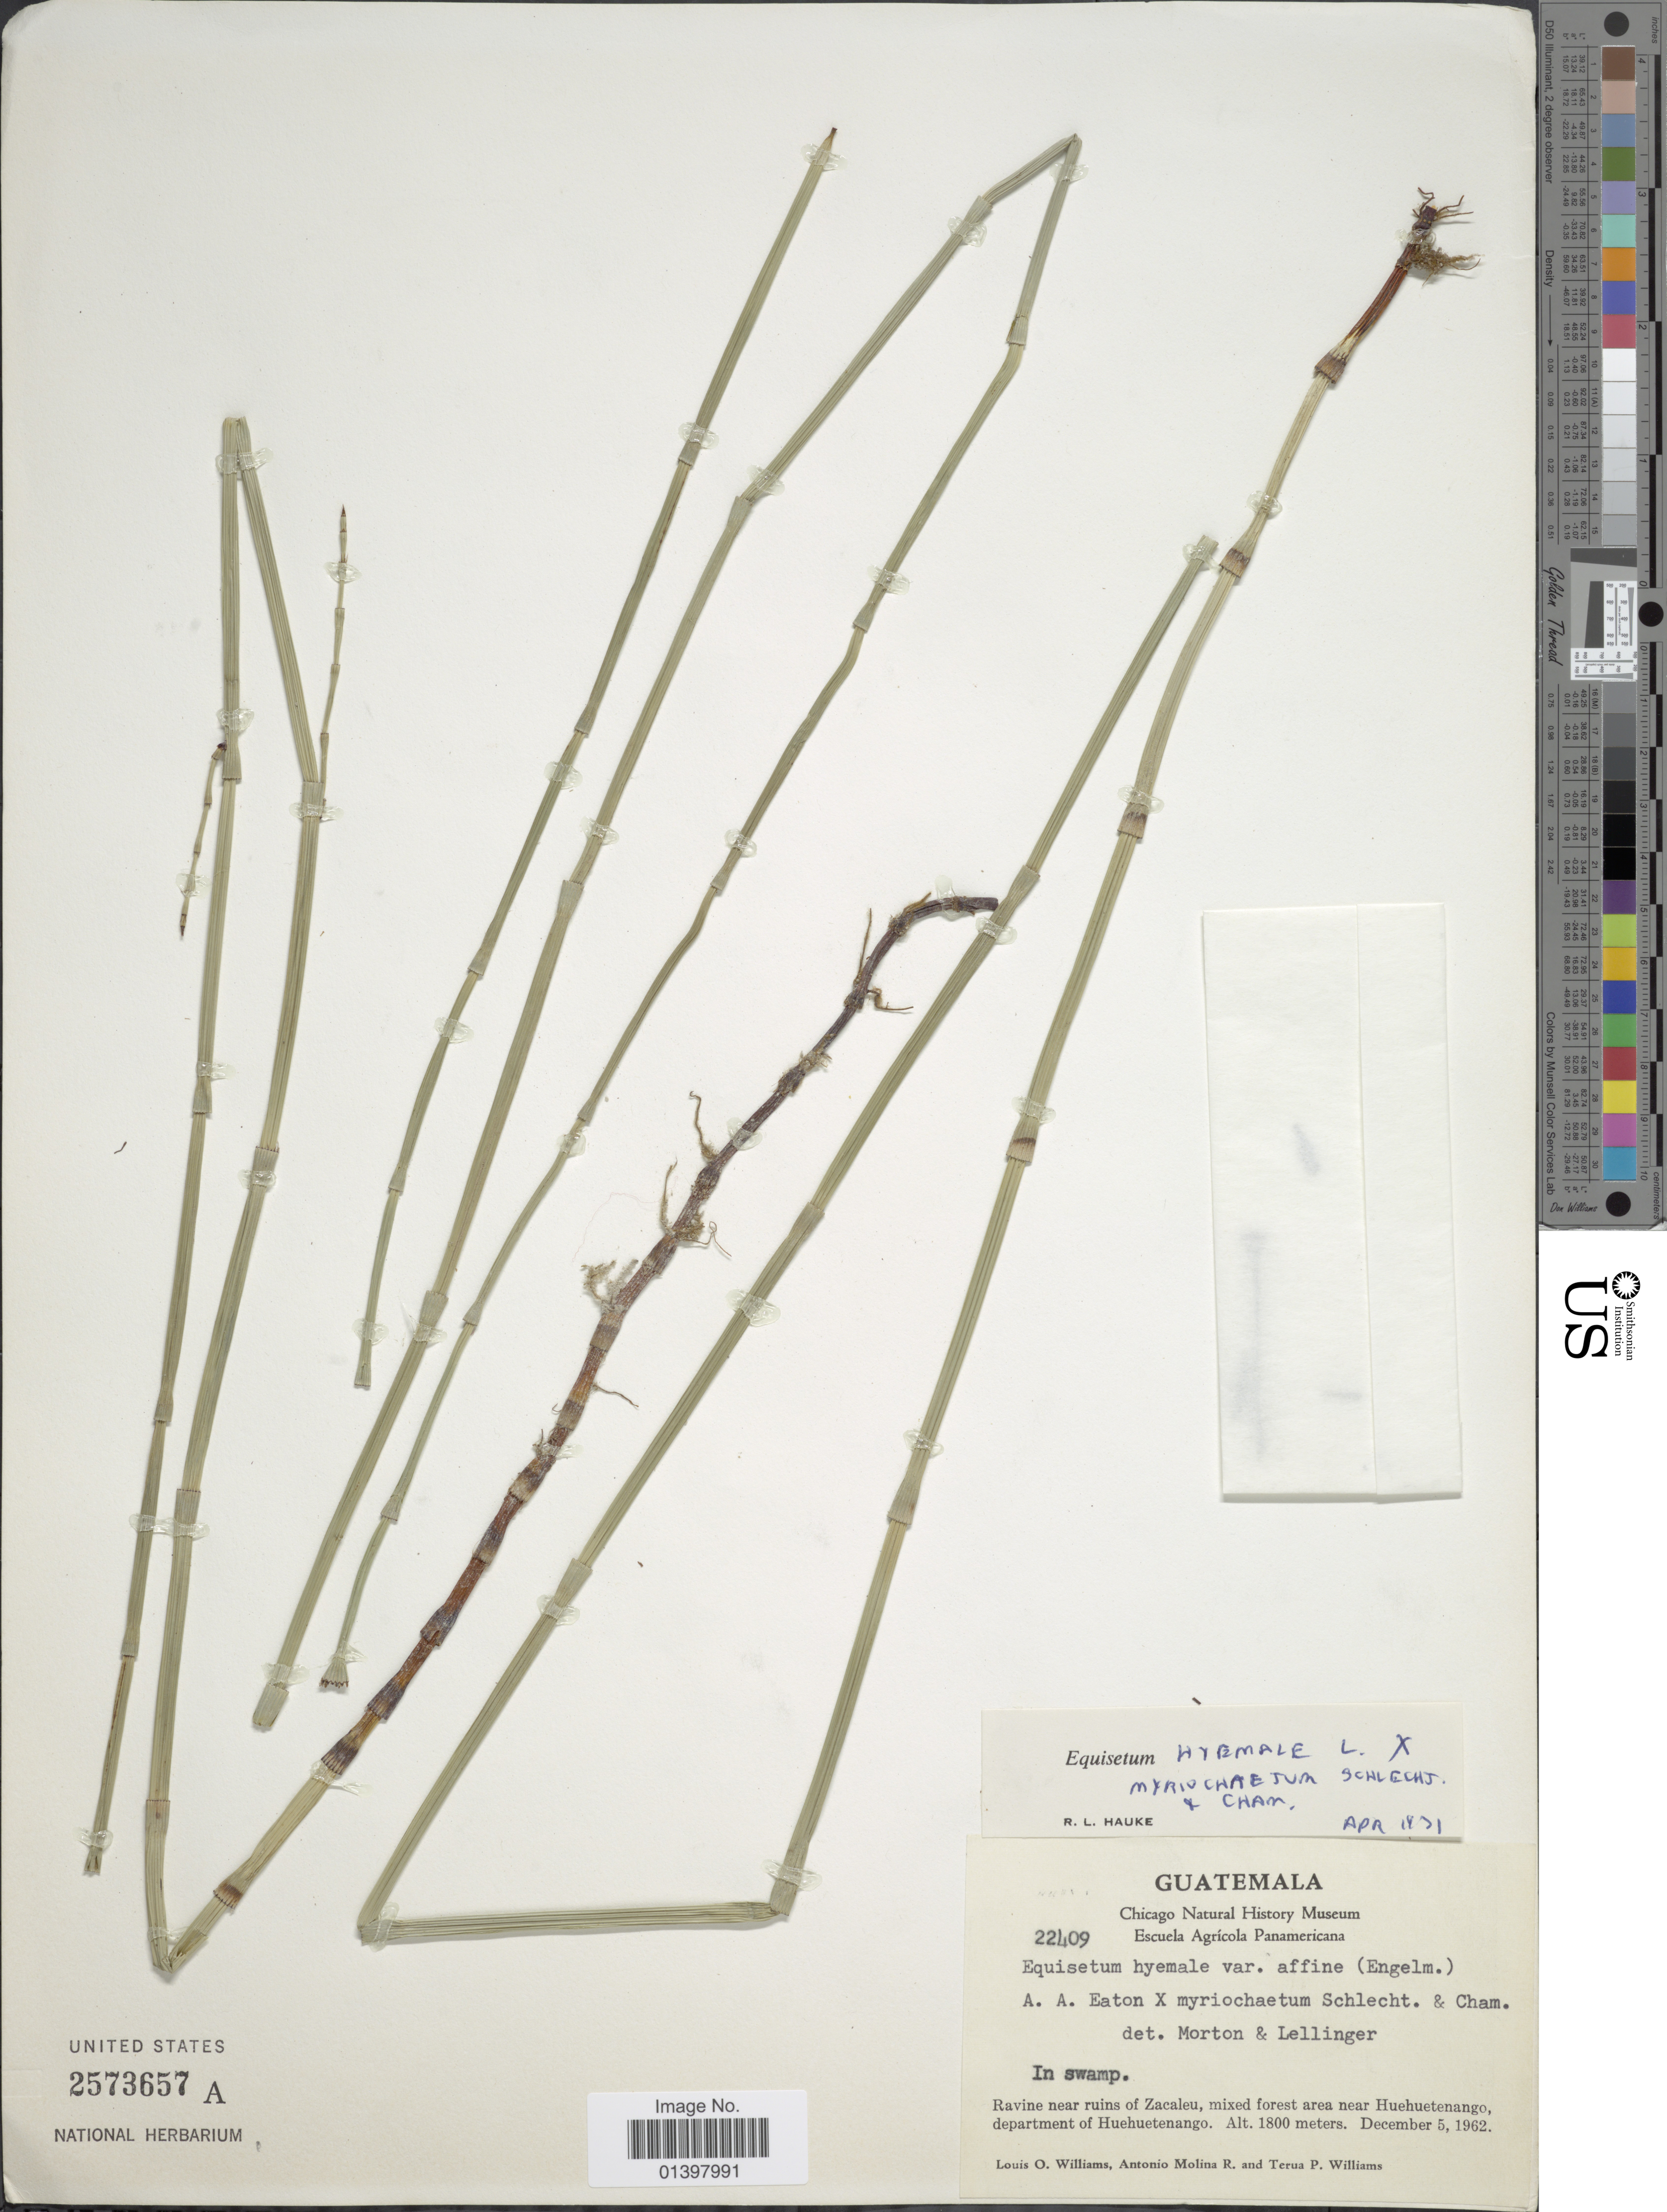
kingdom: Plantae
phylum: Tracheophyta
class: Polypodiopsida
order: Equisetales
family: Equisetaceae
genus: Equisetum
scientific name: Equisetum hyemale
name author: L.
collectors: L. O. Williams, A. Molina R. & T. P. Williams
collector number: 22409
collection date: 1962-12-05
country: Guatemala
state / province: Huehuetenango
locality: Ravine near ruins of Zacaleu, mixed forest area near Huehuetenango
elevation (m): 1800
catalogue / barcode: US 2573657A